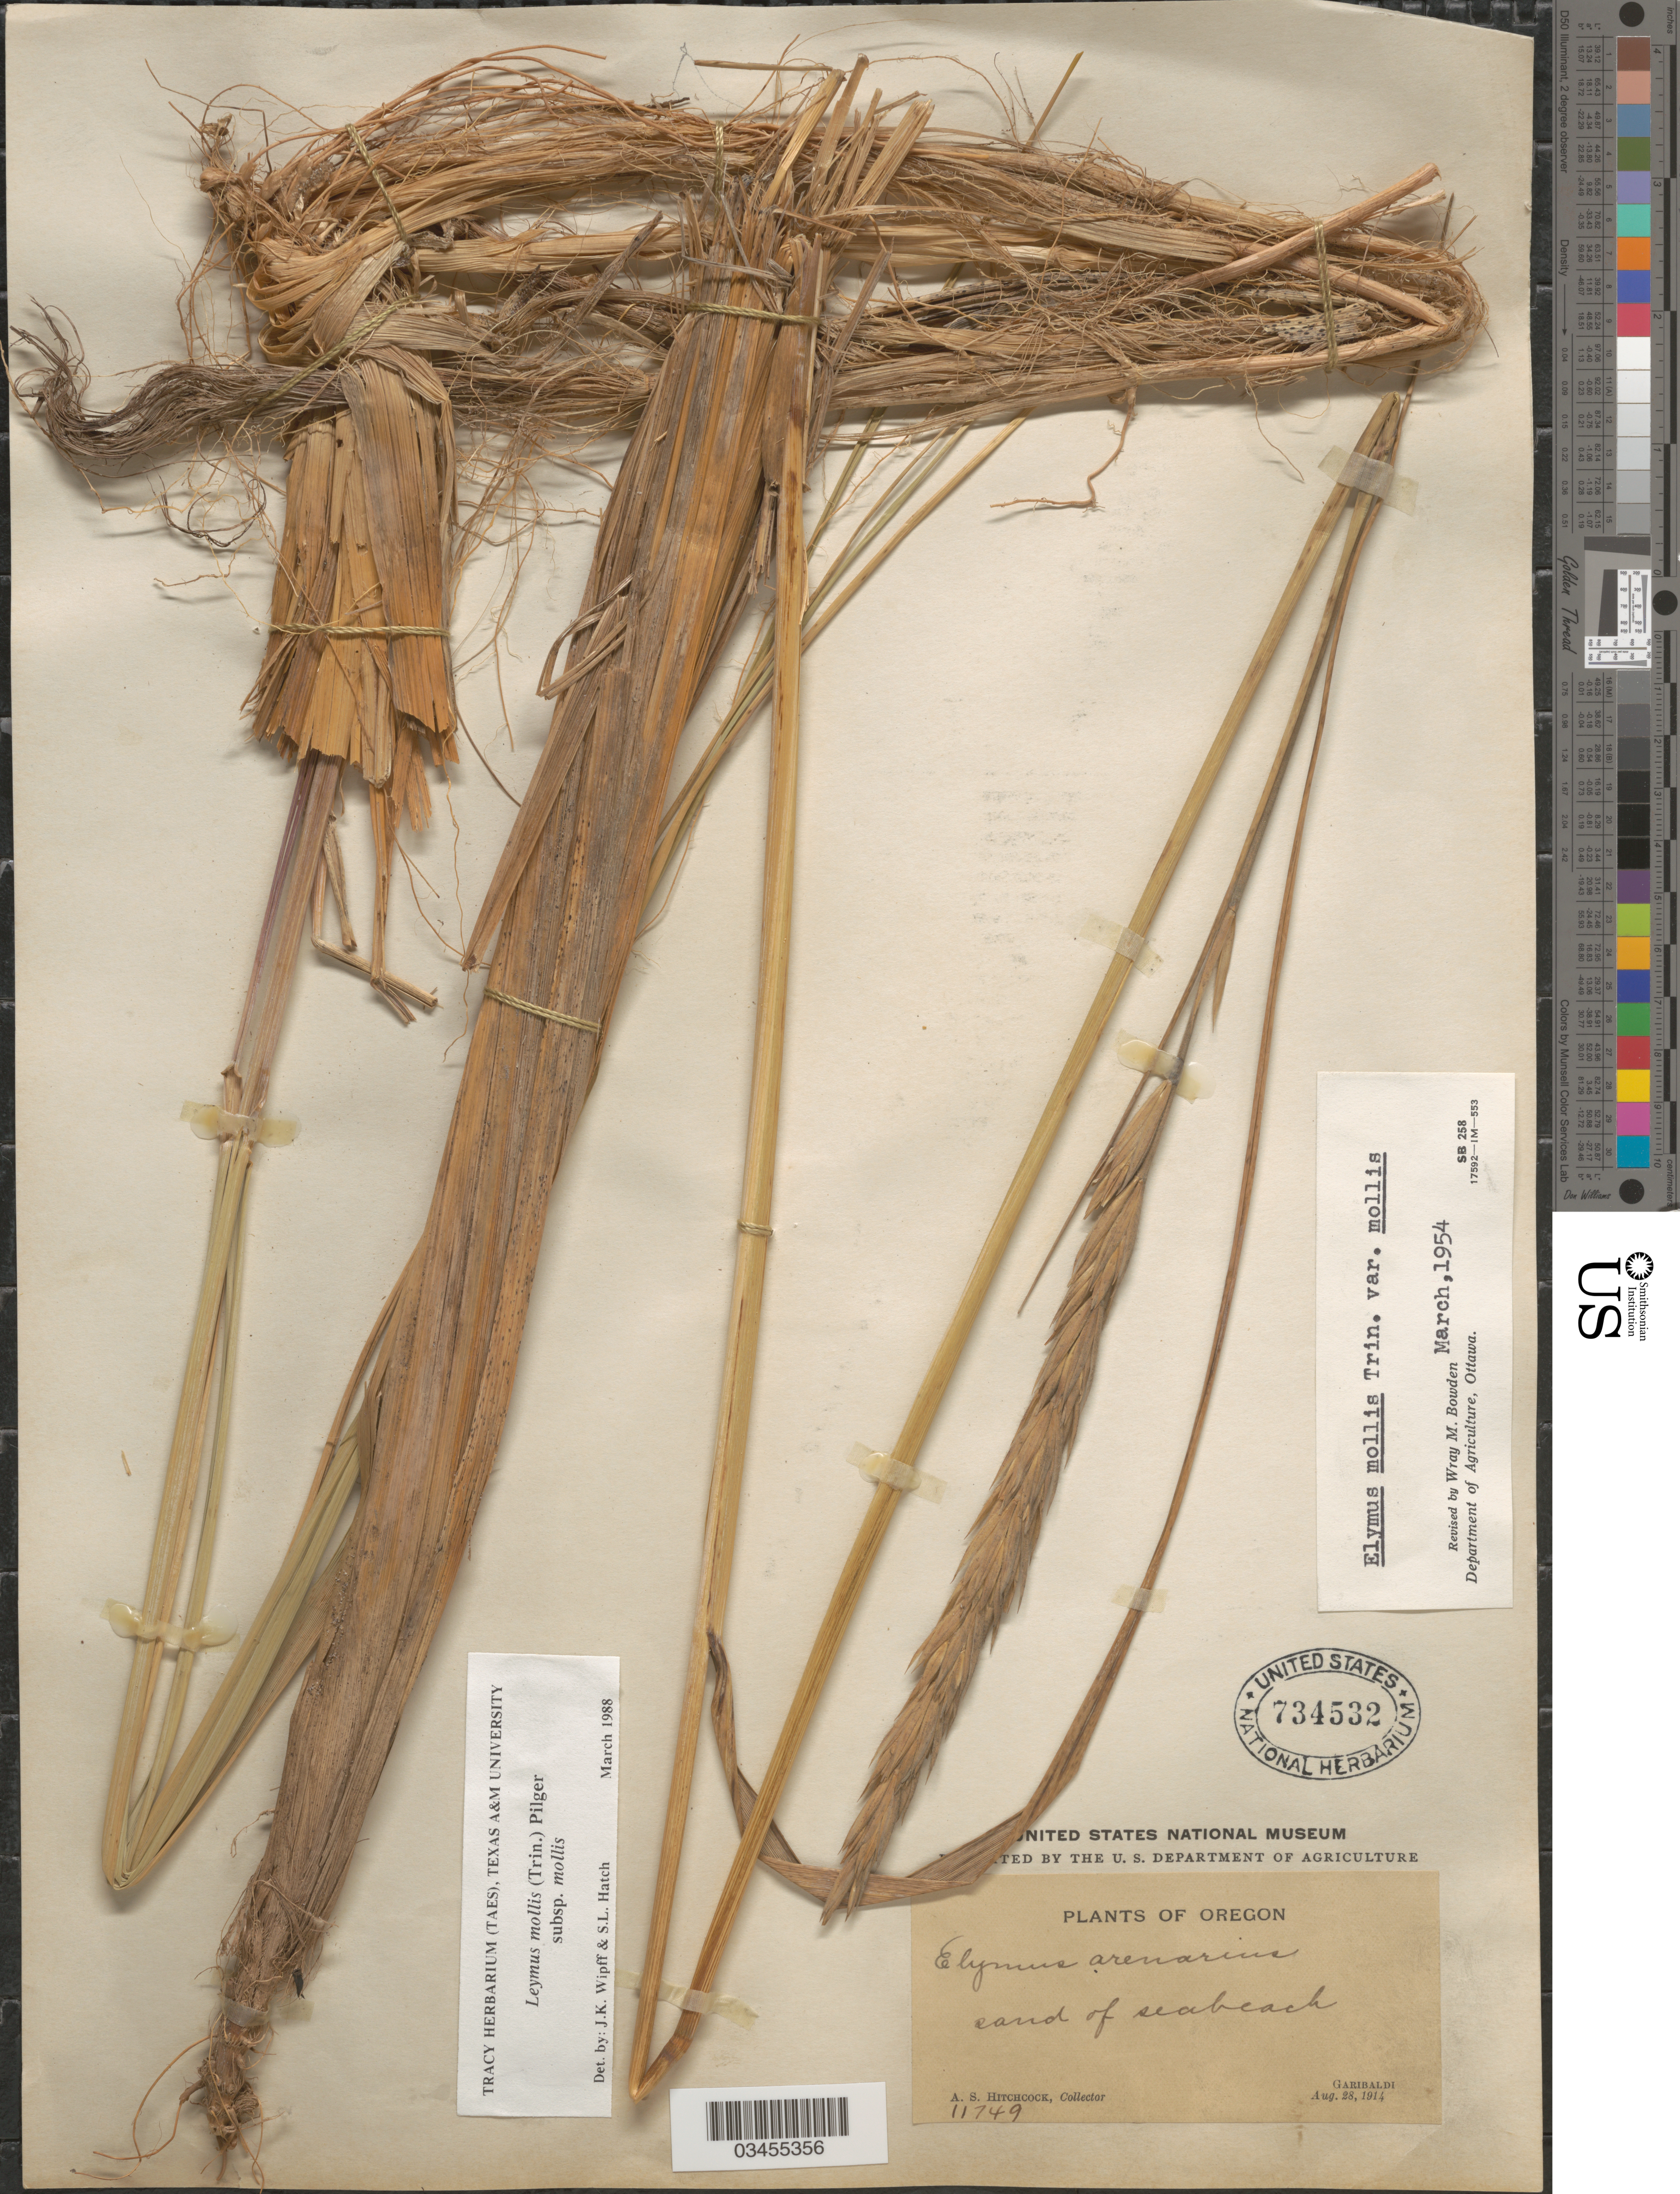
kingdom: Plantae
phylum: Tracheophyta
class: Liliopsida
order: Poales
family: Poaceae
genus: Leymus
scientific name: Leymus mollis subsp. mollis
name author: (Trin.) Pilg.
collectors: A. S. Hitchcock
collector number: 11749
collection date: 1914-08-28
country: United States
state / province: Oregon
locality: Garibaldi.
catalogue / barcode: US 734532